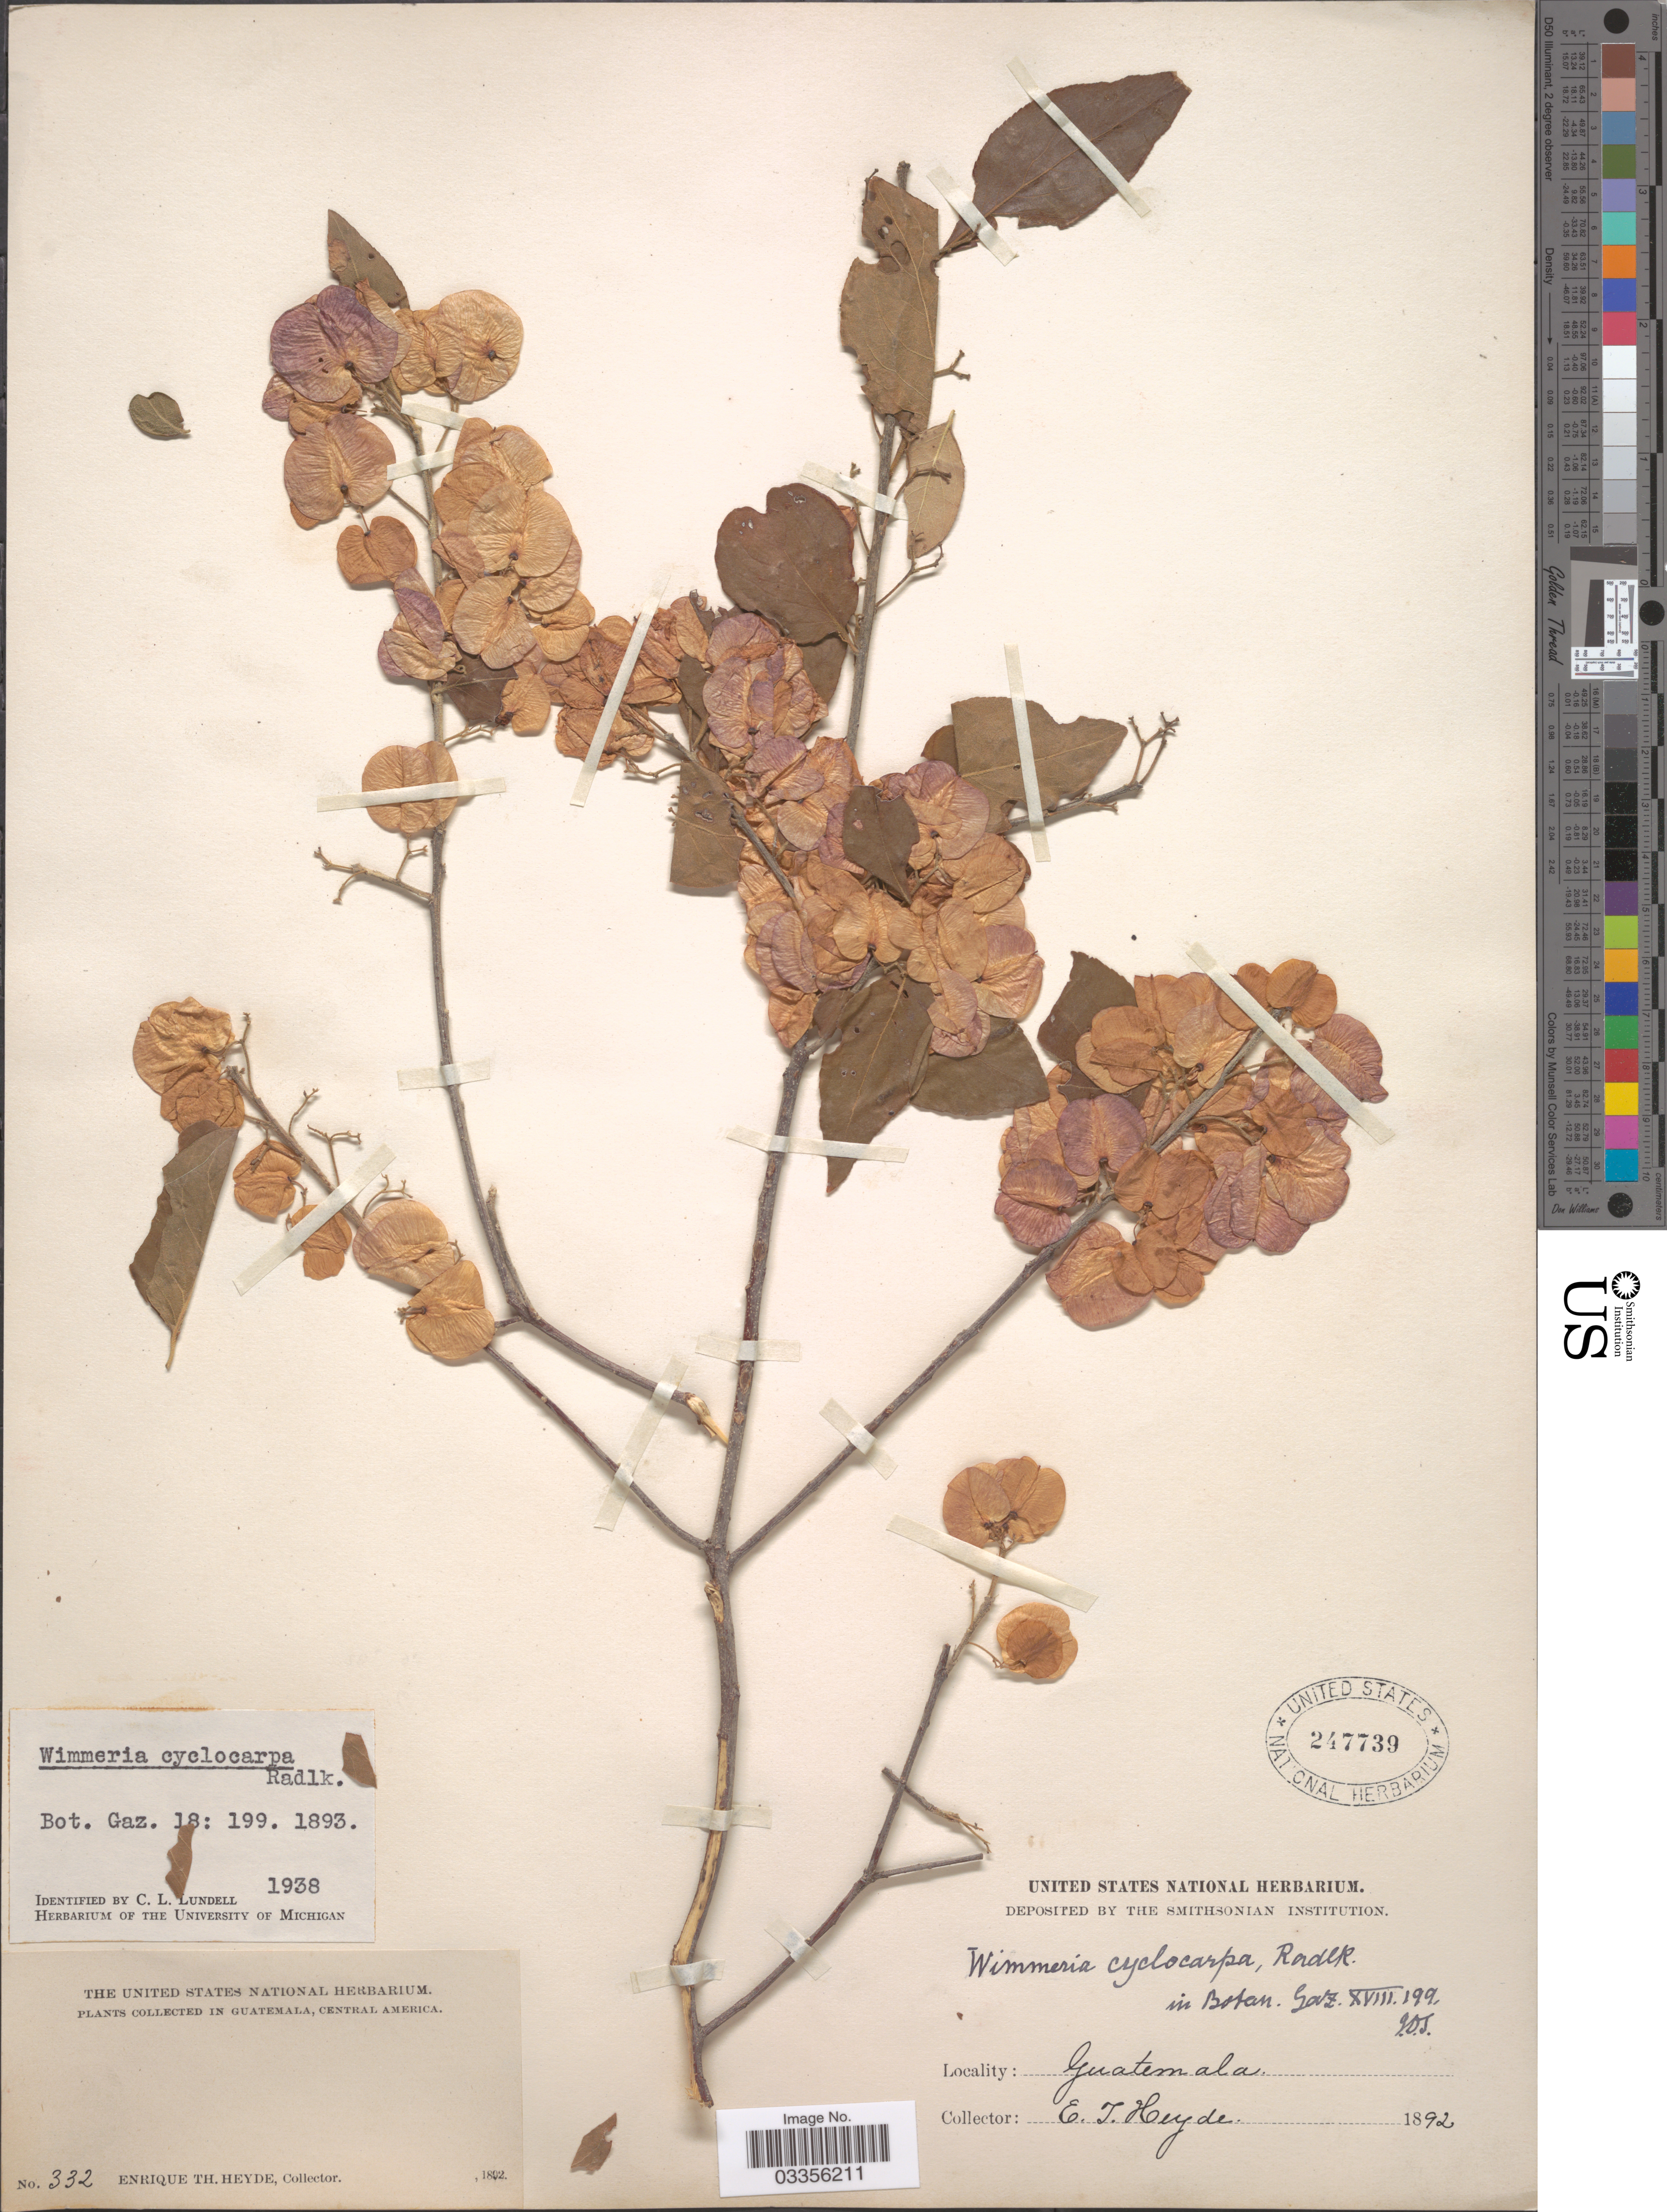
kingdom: Plantae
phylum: Tracheophyta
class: Magnoliopsida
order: Celastrales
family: Celastraceae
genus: Wimmeria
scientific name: Wimmeria cyclocarpa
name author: Radlk.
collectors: E. T. Heyde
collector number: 332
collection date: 1892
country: Guatemala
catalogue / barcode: US 247739